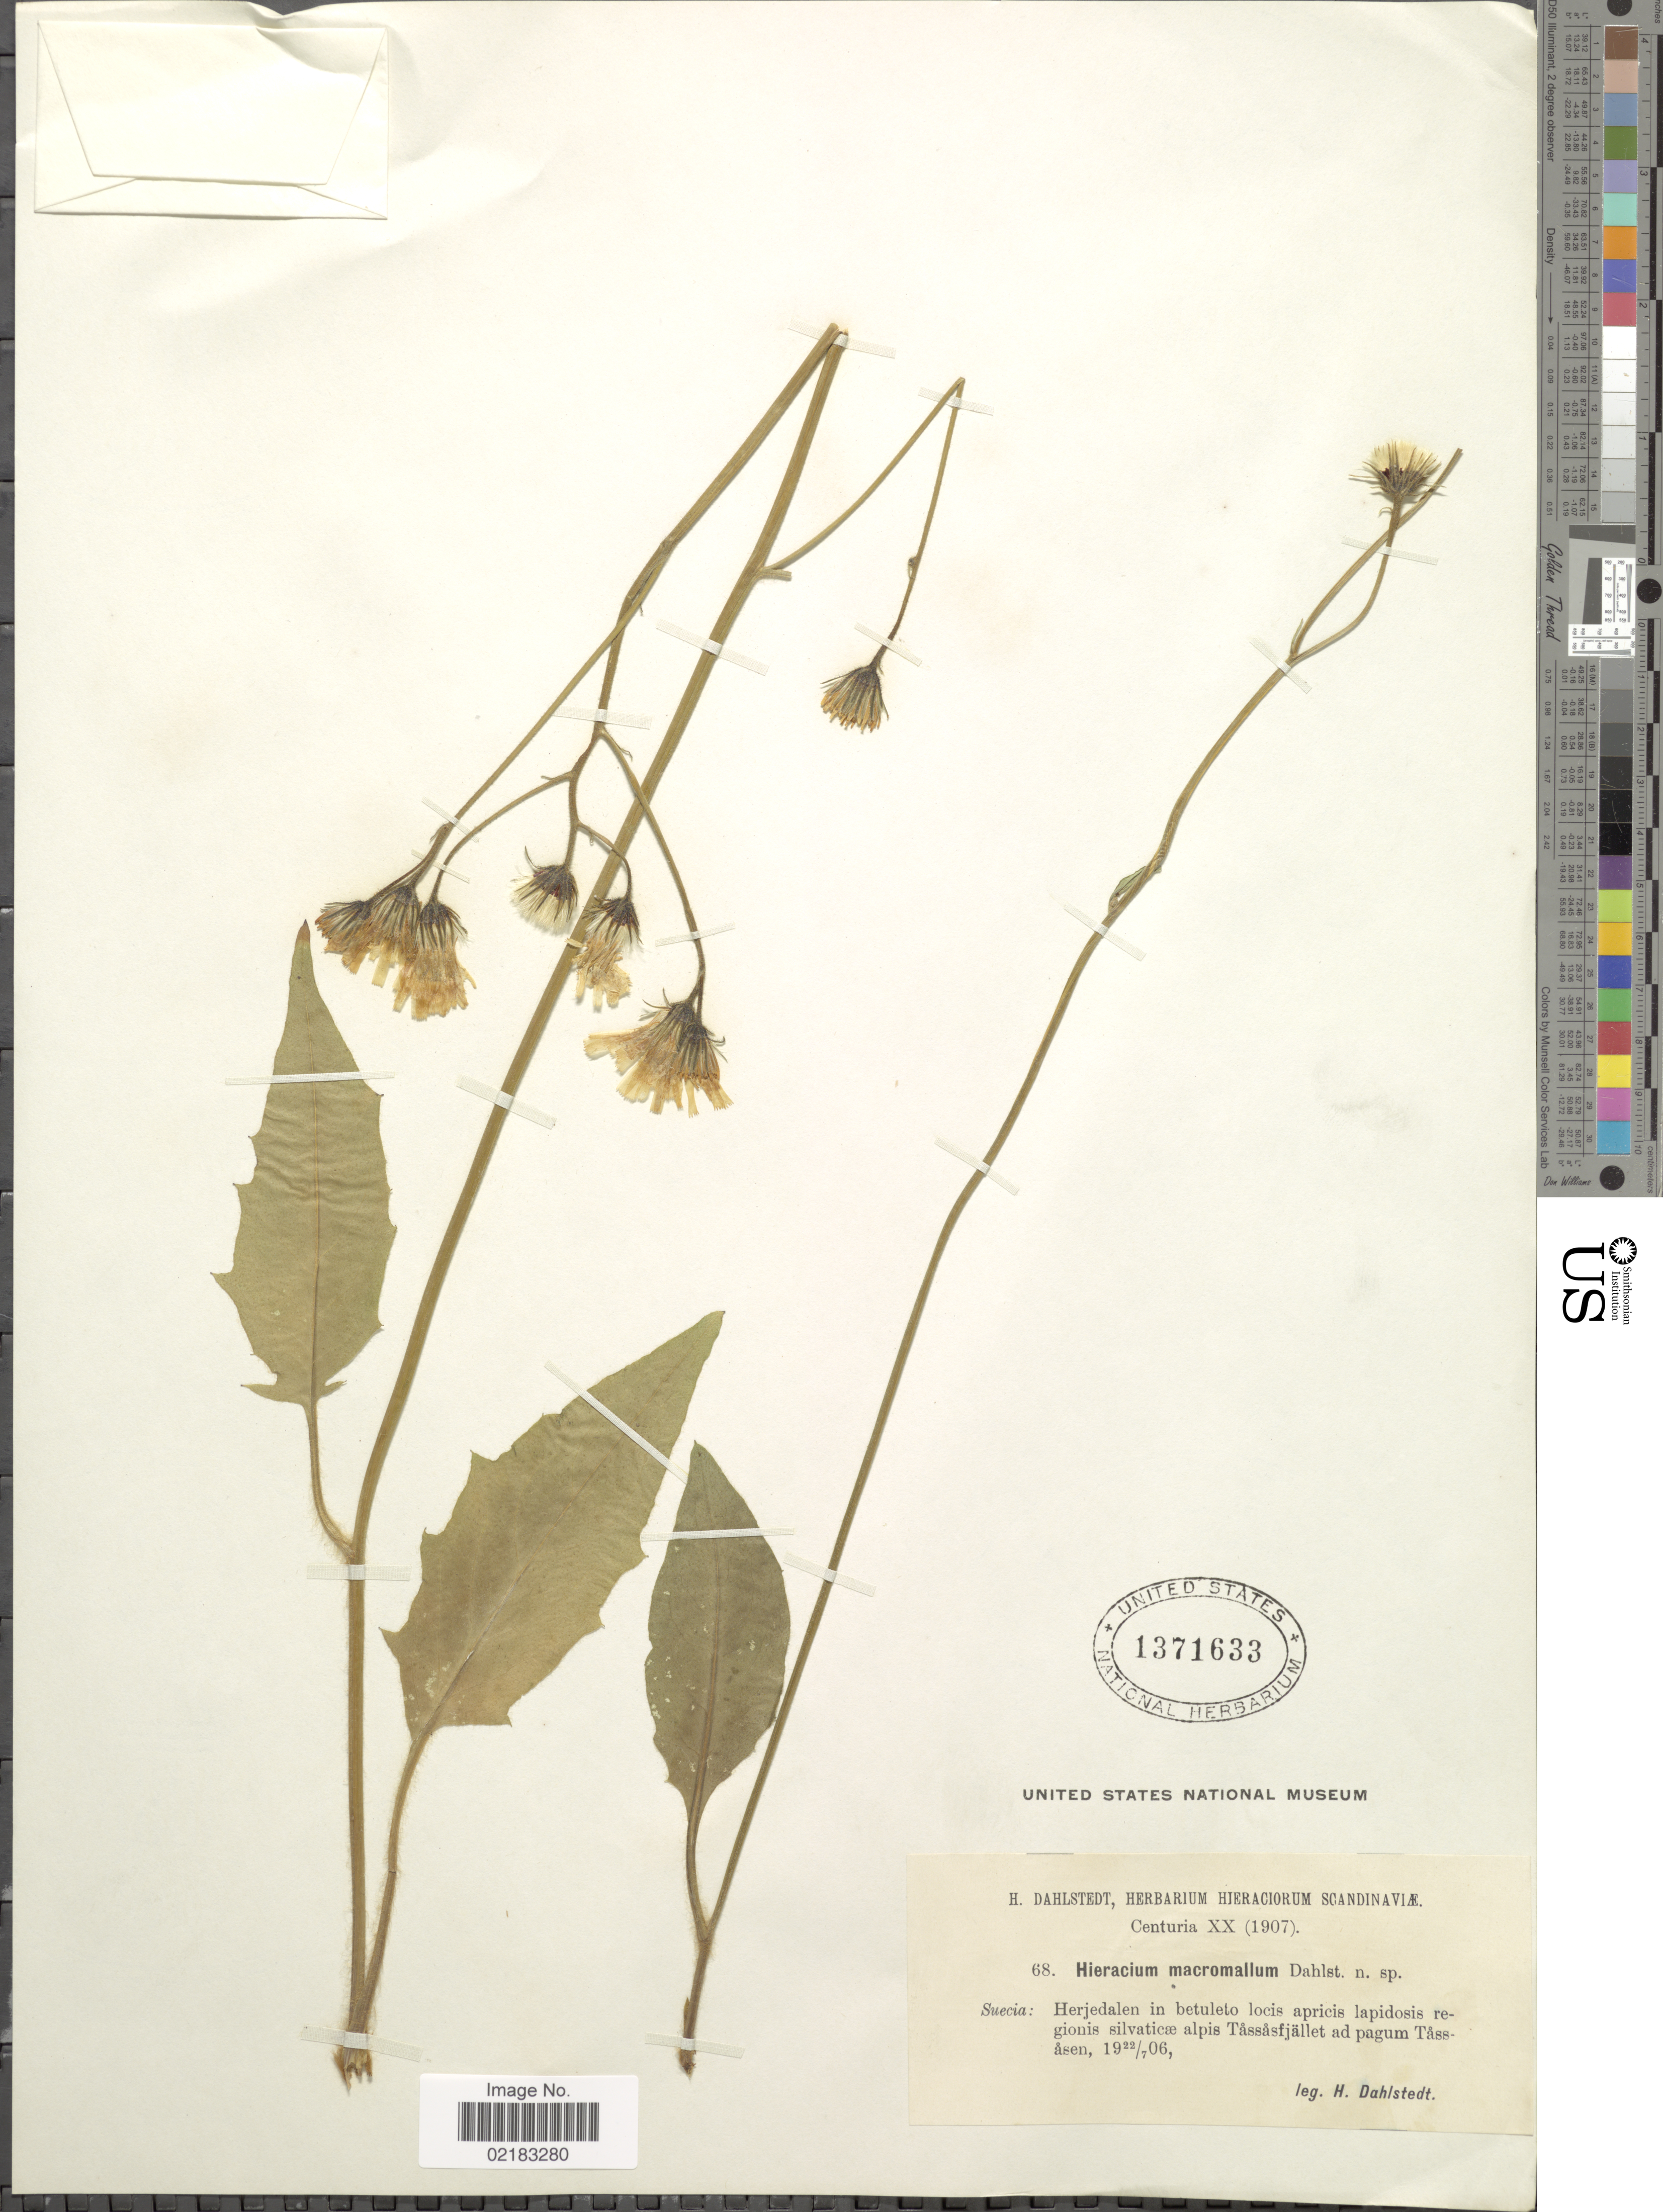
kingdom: Plantae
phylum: Tracheophyta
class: Magnoliopsida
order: Asterales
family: Asteraceae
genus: Hieracium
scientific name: Hieracium macromallum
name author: (Dahlst. ex Zahn) Dahlst. ex Johanss.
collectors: H. G. Dahlstedt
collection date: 1906-07-22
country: Sweden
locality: Herjedalen in betuleto locis apricis lapidosis regionis silvaticae alpis Tassasfjallet ad pagum Tassasen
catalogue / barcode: US 1371633